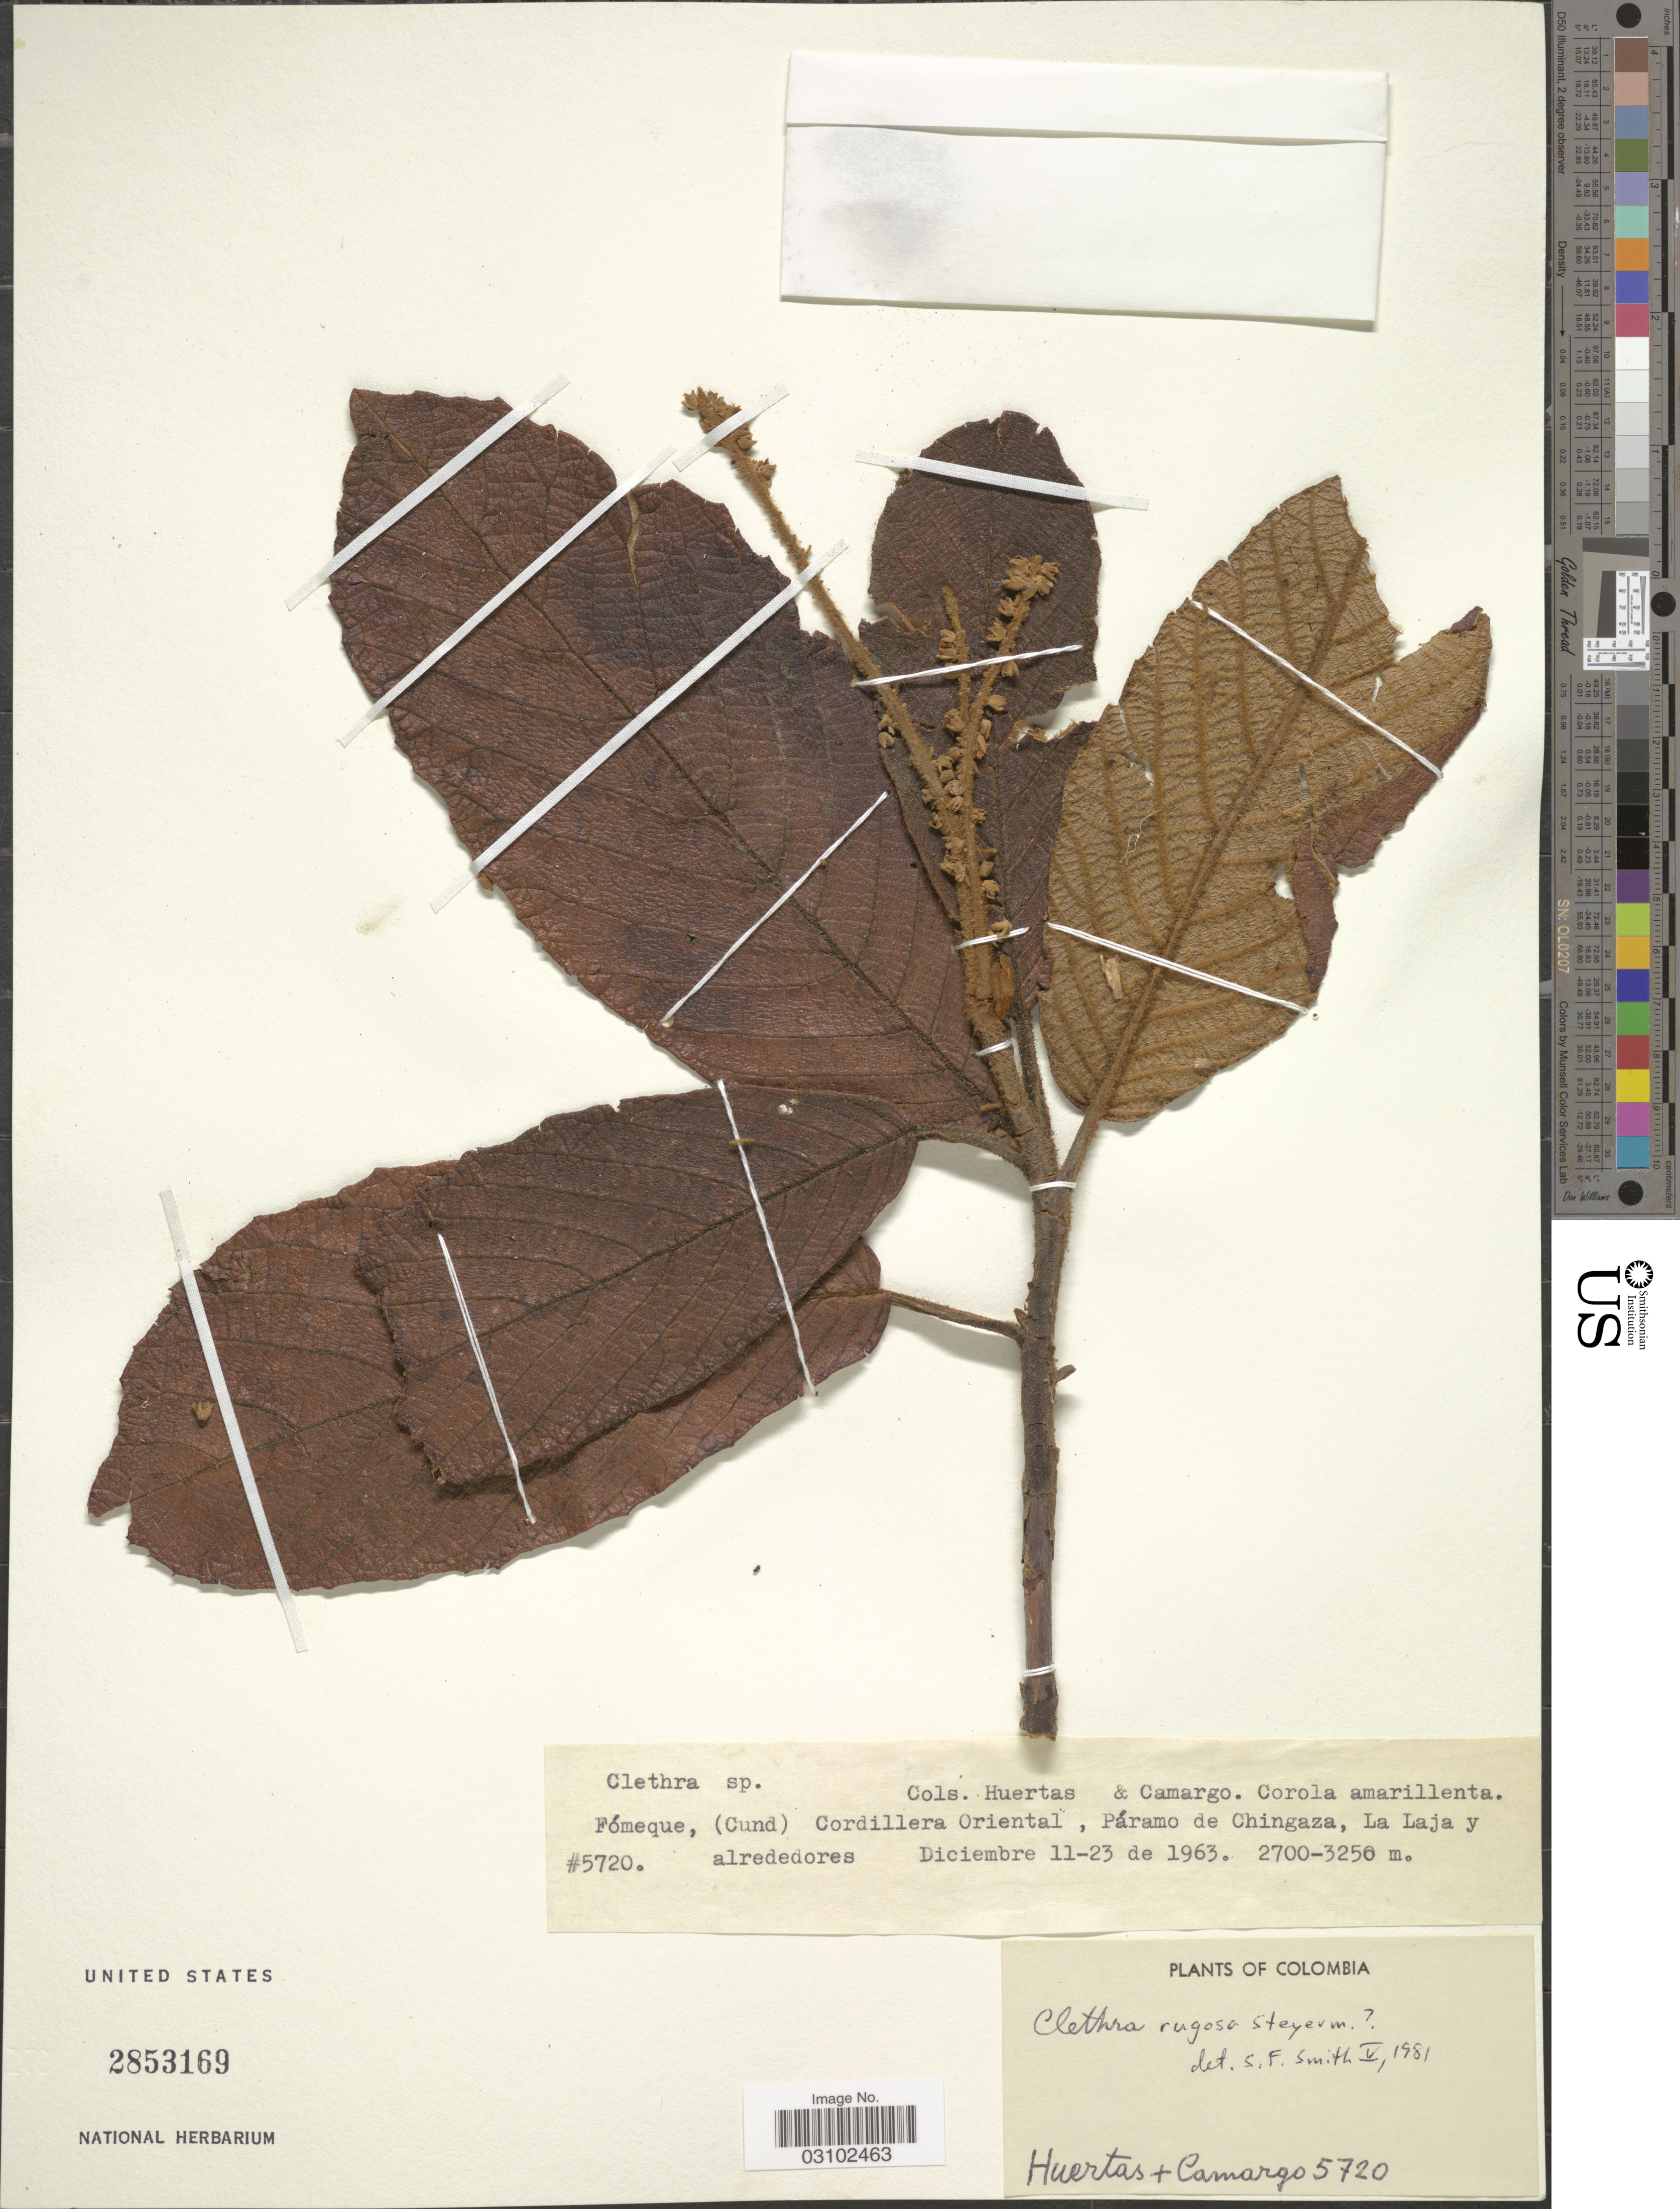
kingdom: Plantae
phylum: Tracheophyta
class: Magnoliopsida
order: Ericales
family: Clethraceae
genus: Clethra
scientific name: Clethra rugosa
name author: Steyerm.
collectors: Huertas & -. Camargo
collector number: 5720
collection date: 1963-12-11/1963-12-23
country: Colombia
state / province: Cundinamarca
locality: Cordillera Oriental, Páramo de Chingaza, La Laja y alrededores.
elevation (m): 2700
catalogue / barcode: US 2853169